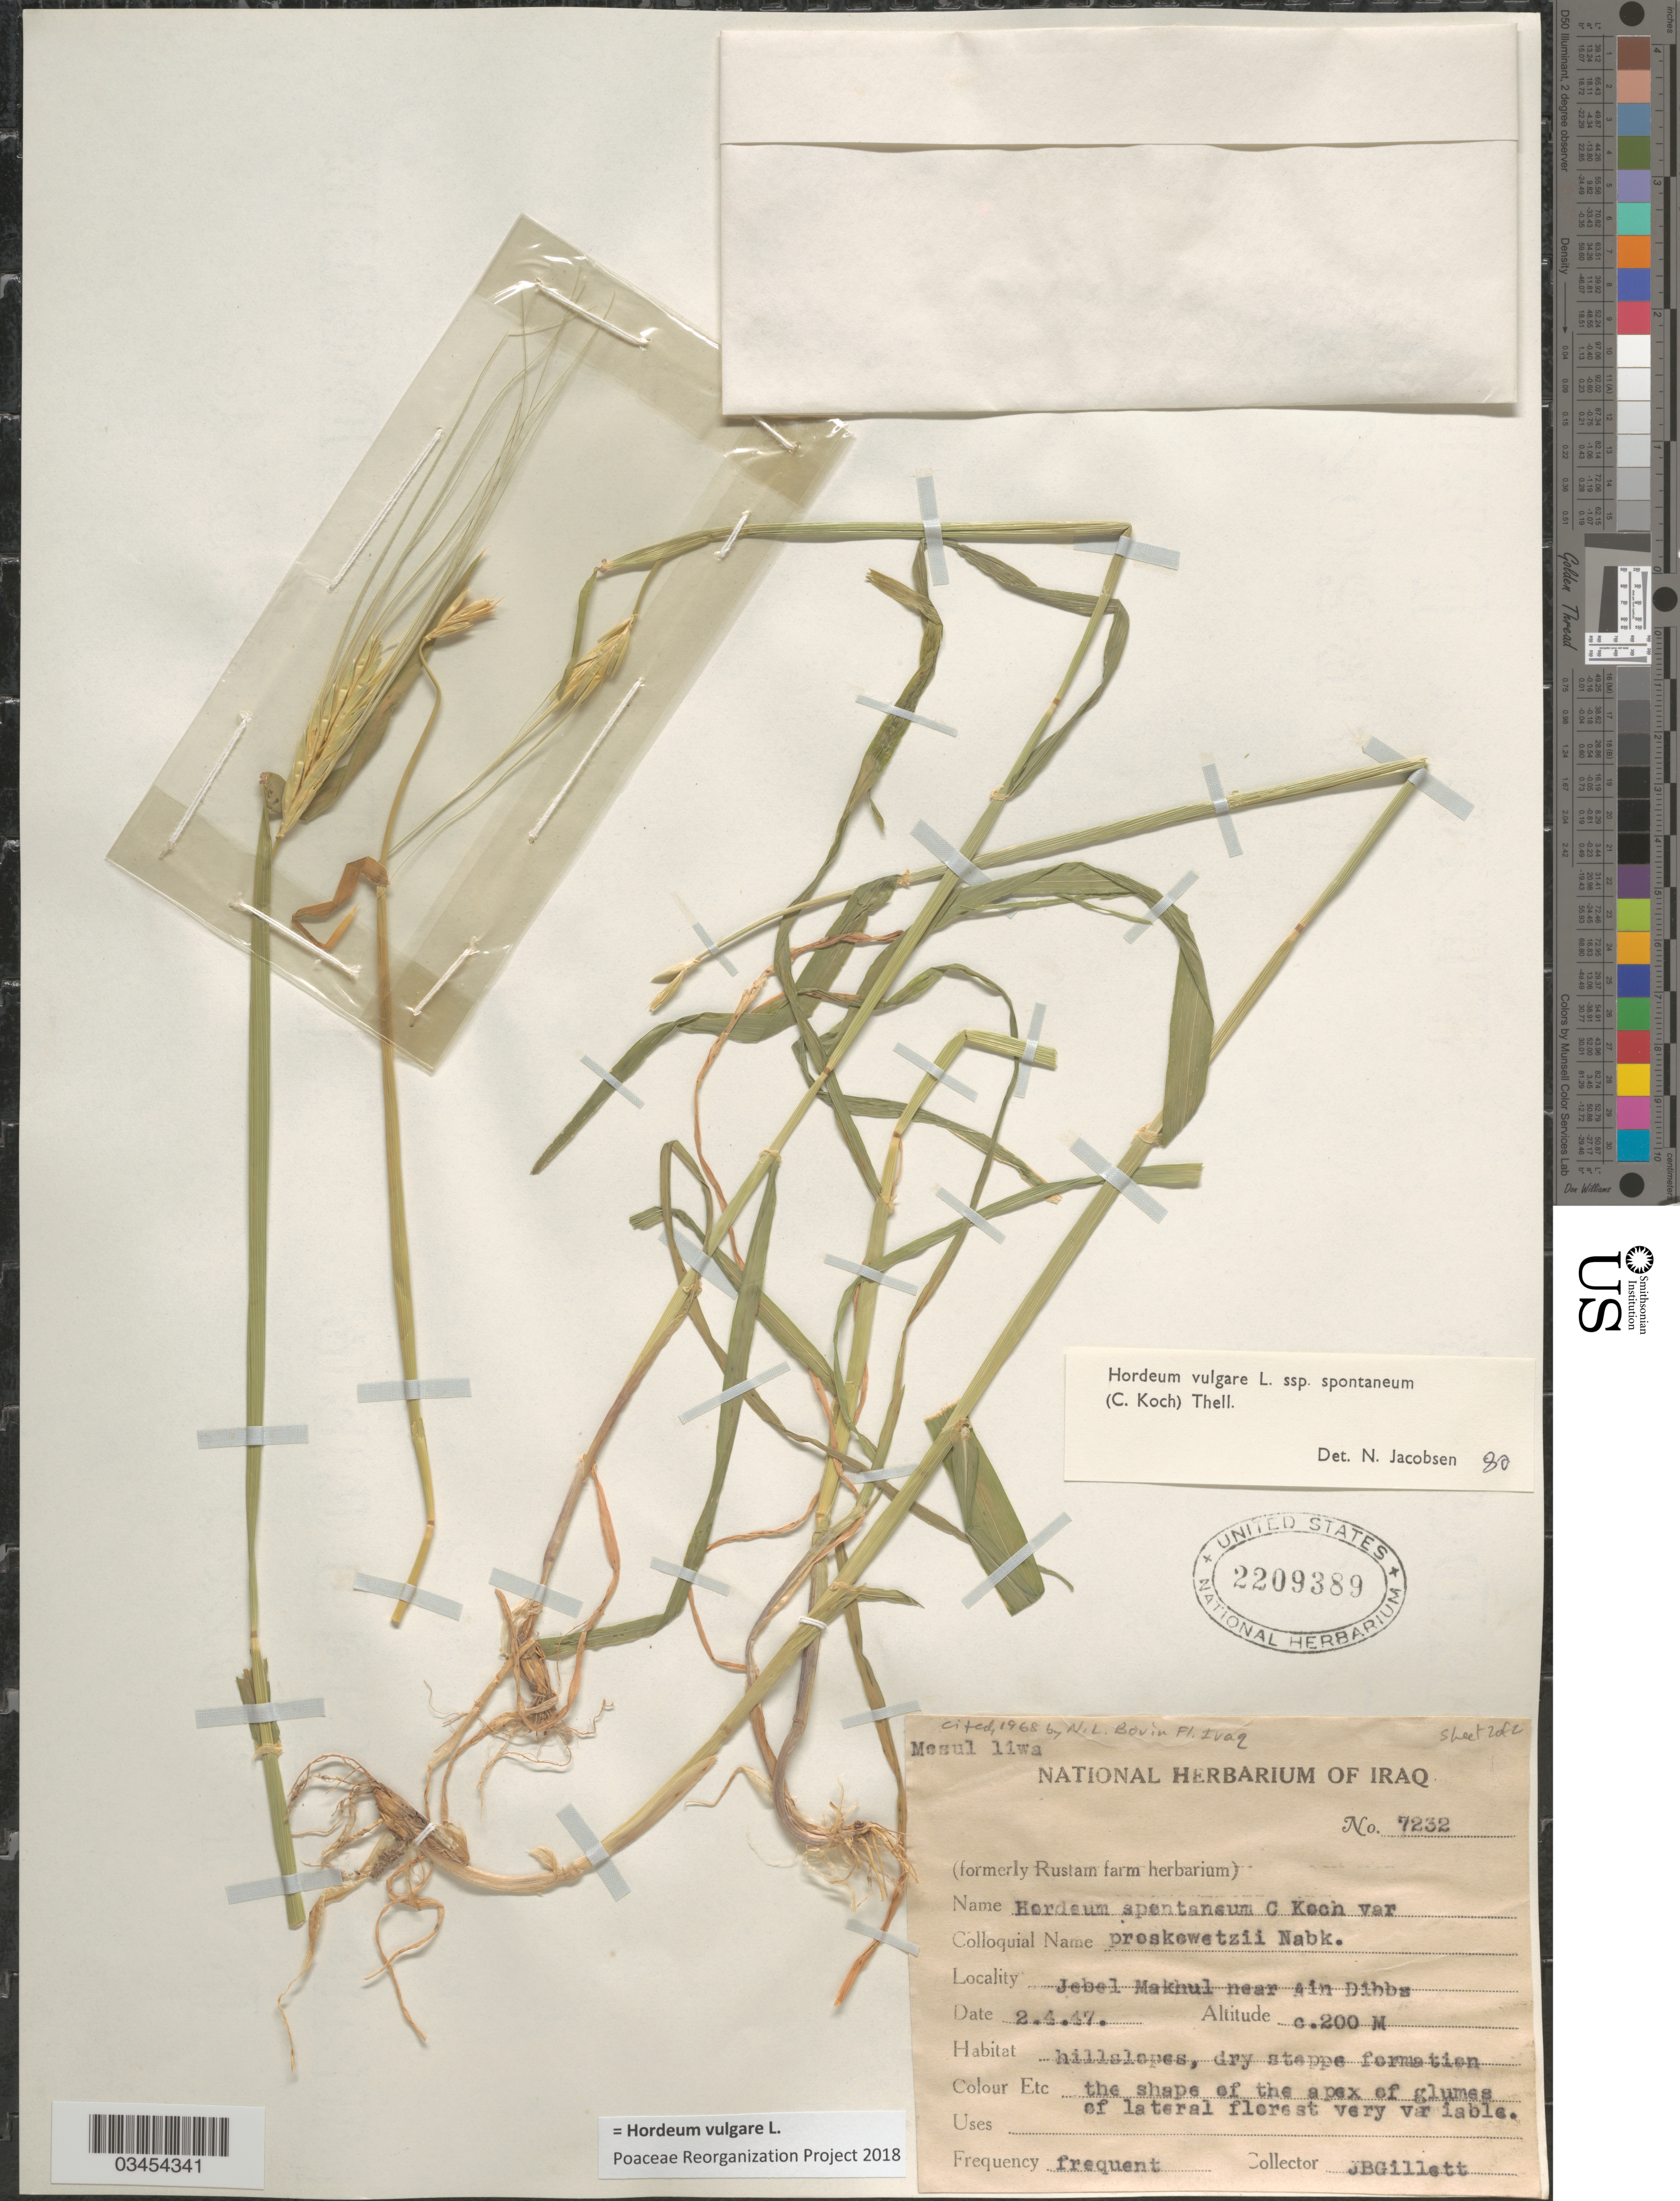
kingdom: Plantae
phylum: Tracheophyta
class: Liliopsida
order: Poales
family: Poaceae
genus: Hordeum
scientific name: Hordeum vulgare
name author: L.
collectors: J. B. Gillett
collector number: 7232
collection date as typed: Transcribed d/m/y: 2/4/47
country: Iraq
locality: Mesul liwa. Jebel Makhul near Ain Dibbs.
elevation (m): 200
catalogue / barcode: US 2209389